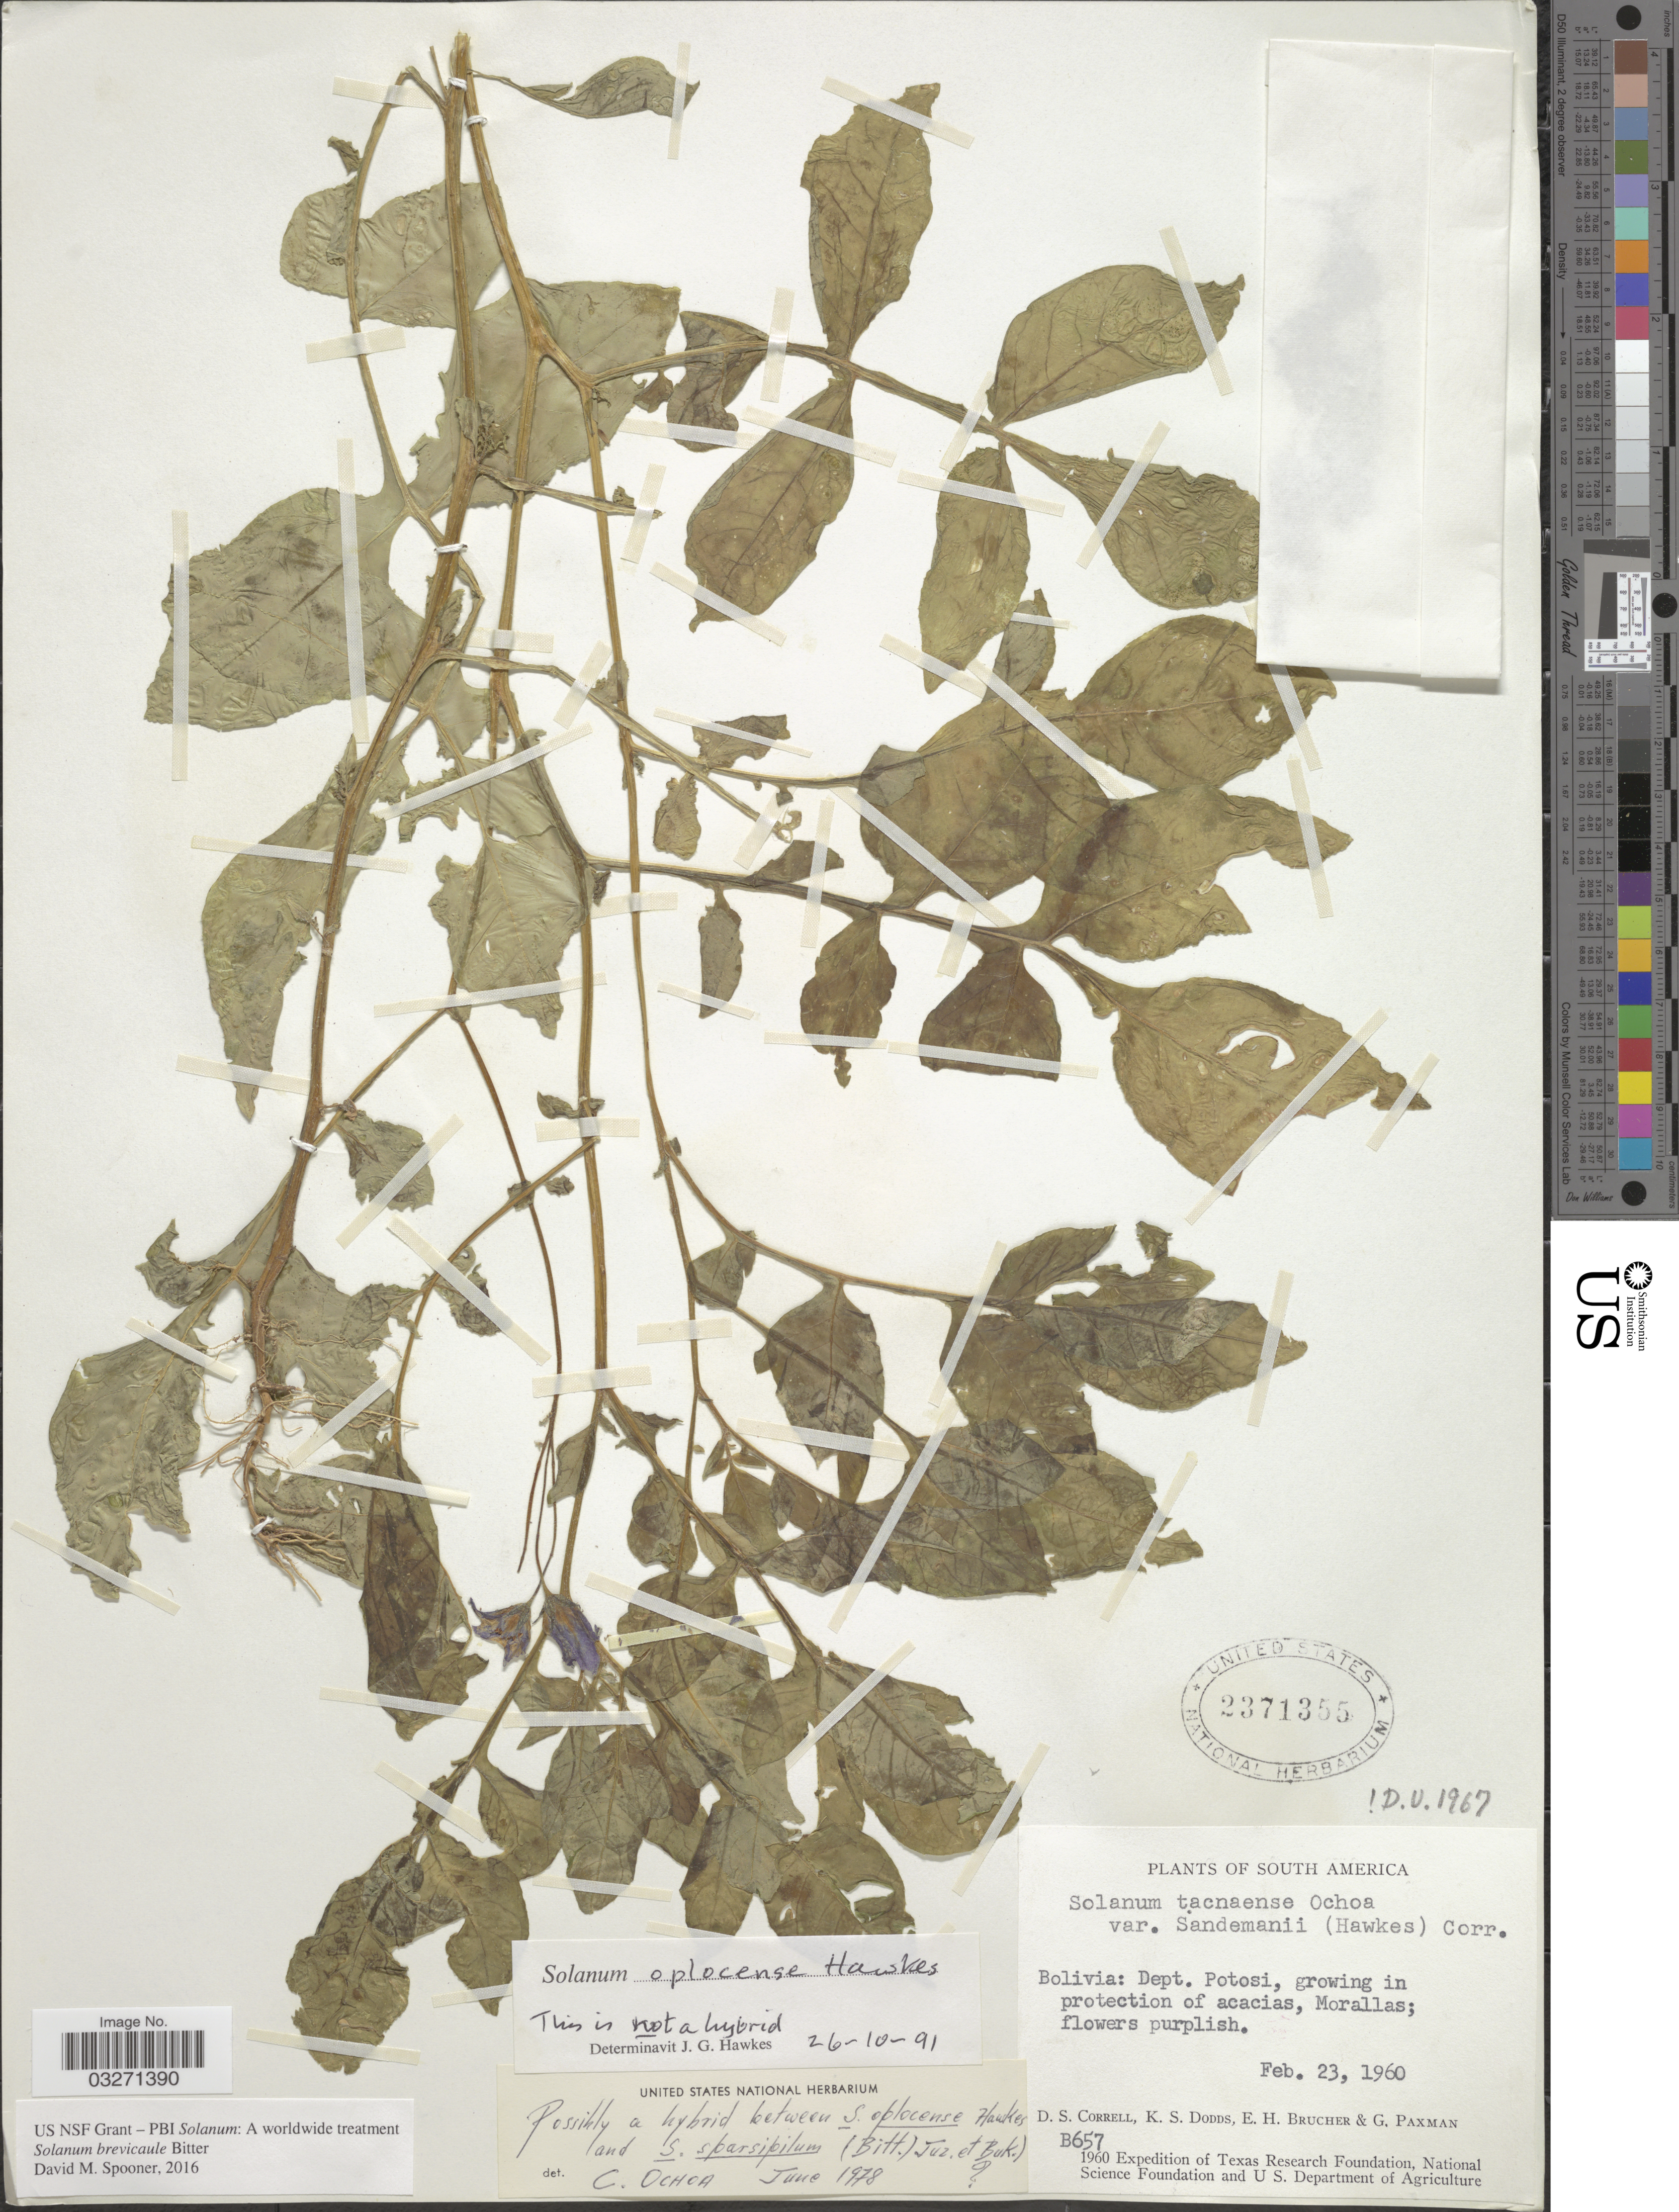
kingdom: Plantae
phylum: Tracheophyta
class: Magnoliopsida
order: Solanales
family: Solanaceae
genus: Solanum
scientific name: Solanum brevicaule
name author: Bitter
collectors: D. S. Correll, K. Dodds, E. Brucher & G. Paxman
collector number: B657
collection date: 1960-02-23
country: Bolivia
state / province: Potosi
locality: Dept. Potosi, growing in protection of acacias, Morallas.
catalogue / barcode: US 2371355